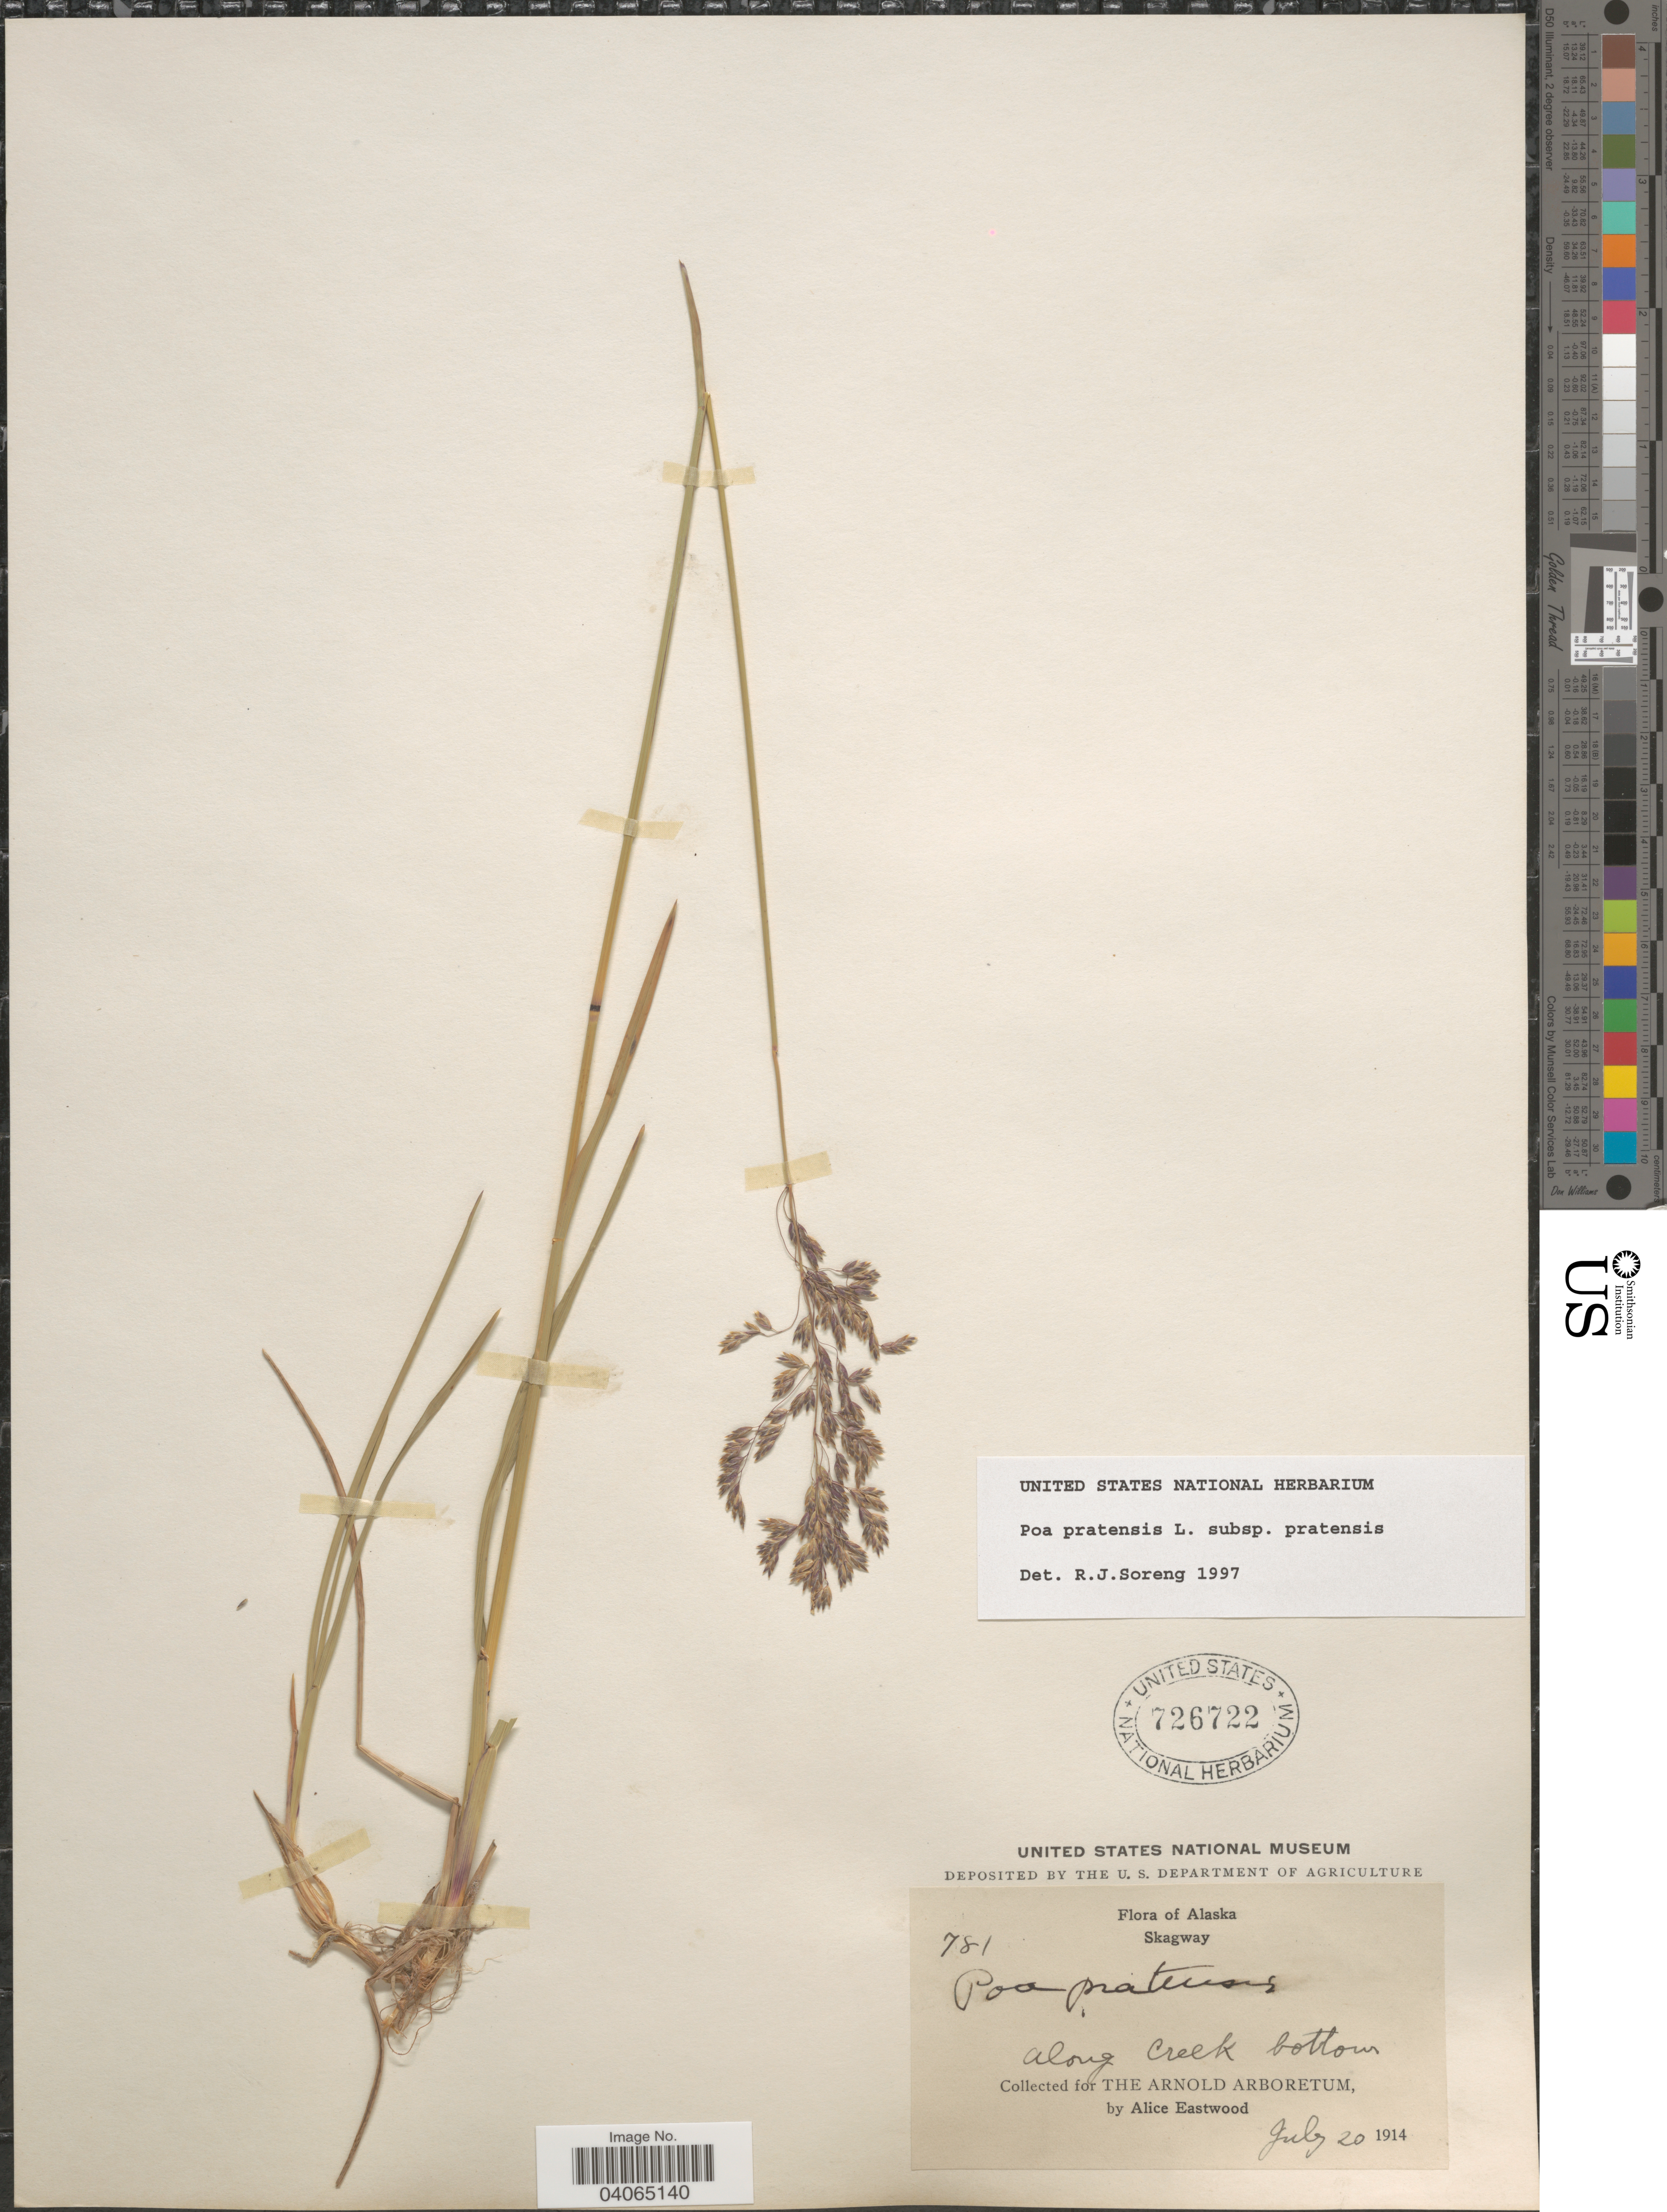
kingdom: Plantae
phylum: Tracheophyta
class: Liliopsida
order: Poales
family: Poaceae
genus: Poa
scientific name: Poa pratensis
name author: L.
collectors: A. Eastwood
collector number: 781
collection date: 1914-07-20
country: United States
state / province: Alaska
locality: Skagway. Along creek bottom.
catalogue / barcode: US 726722